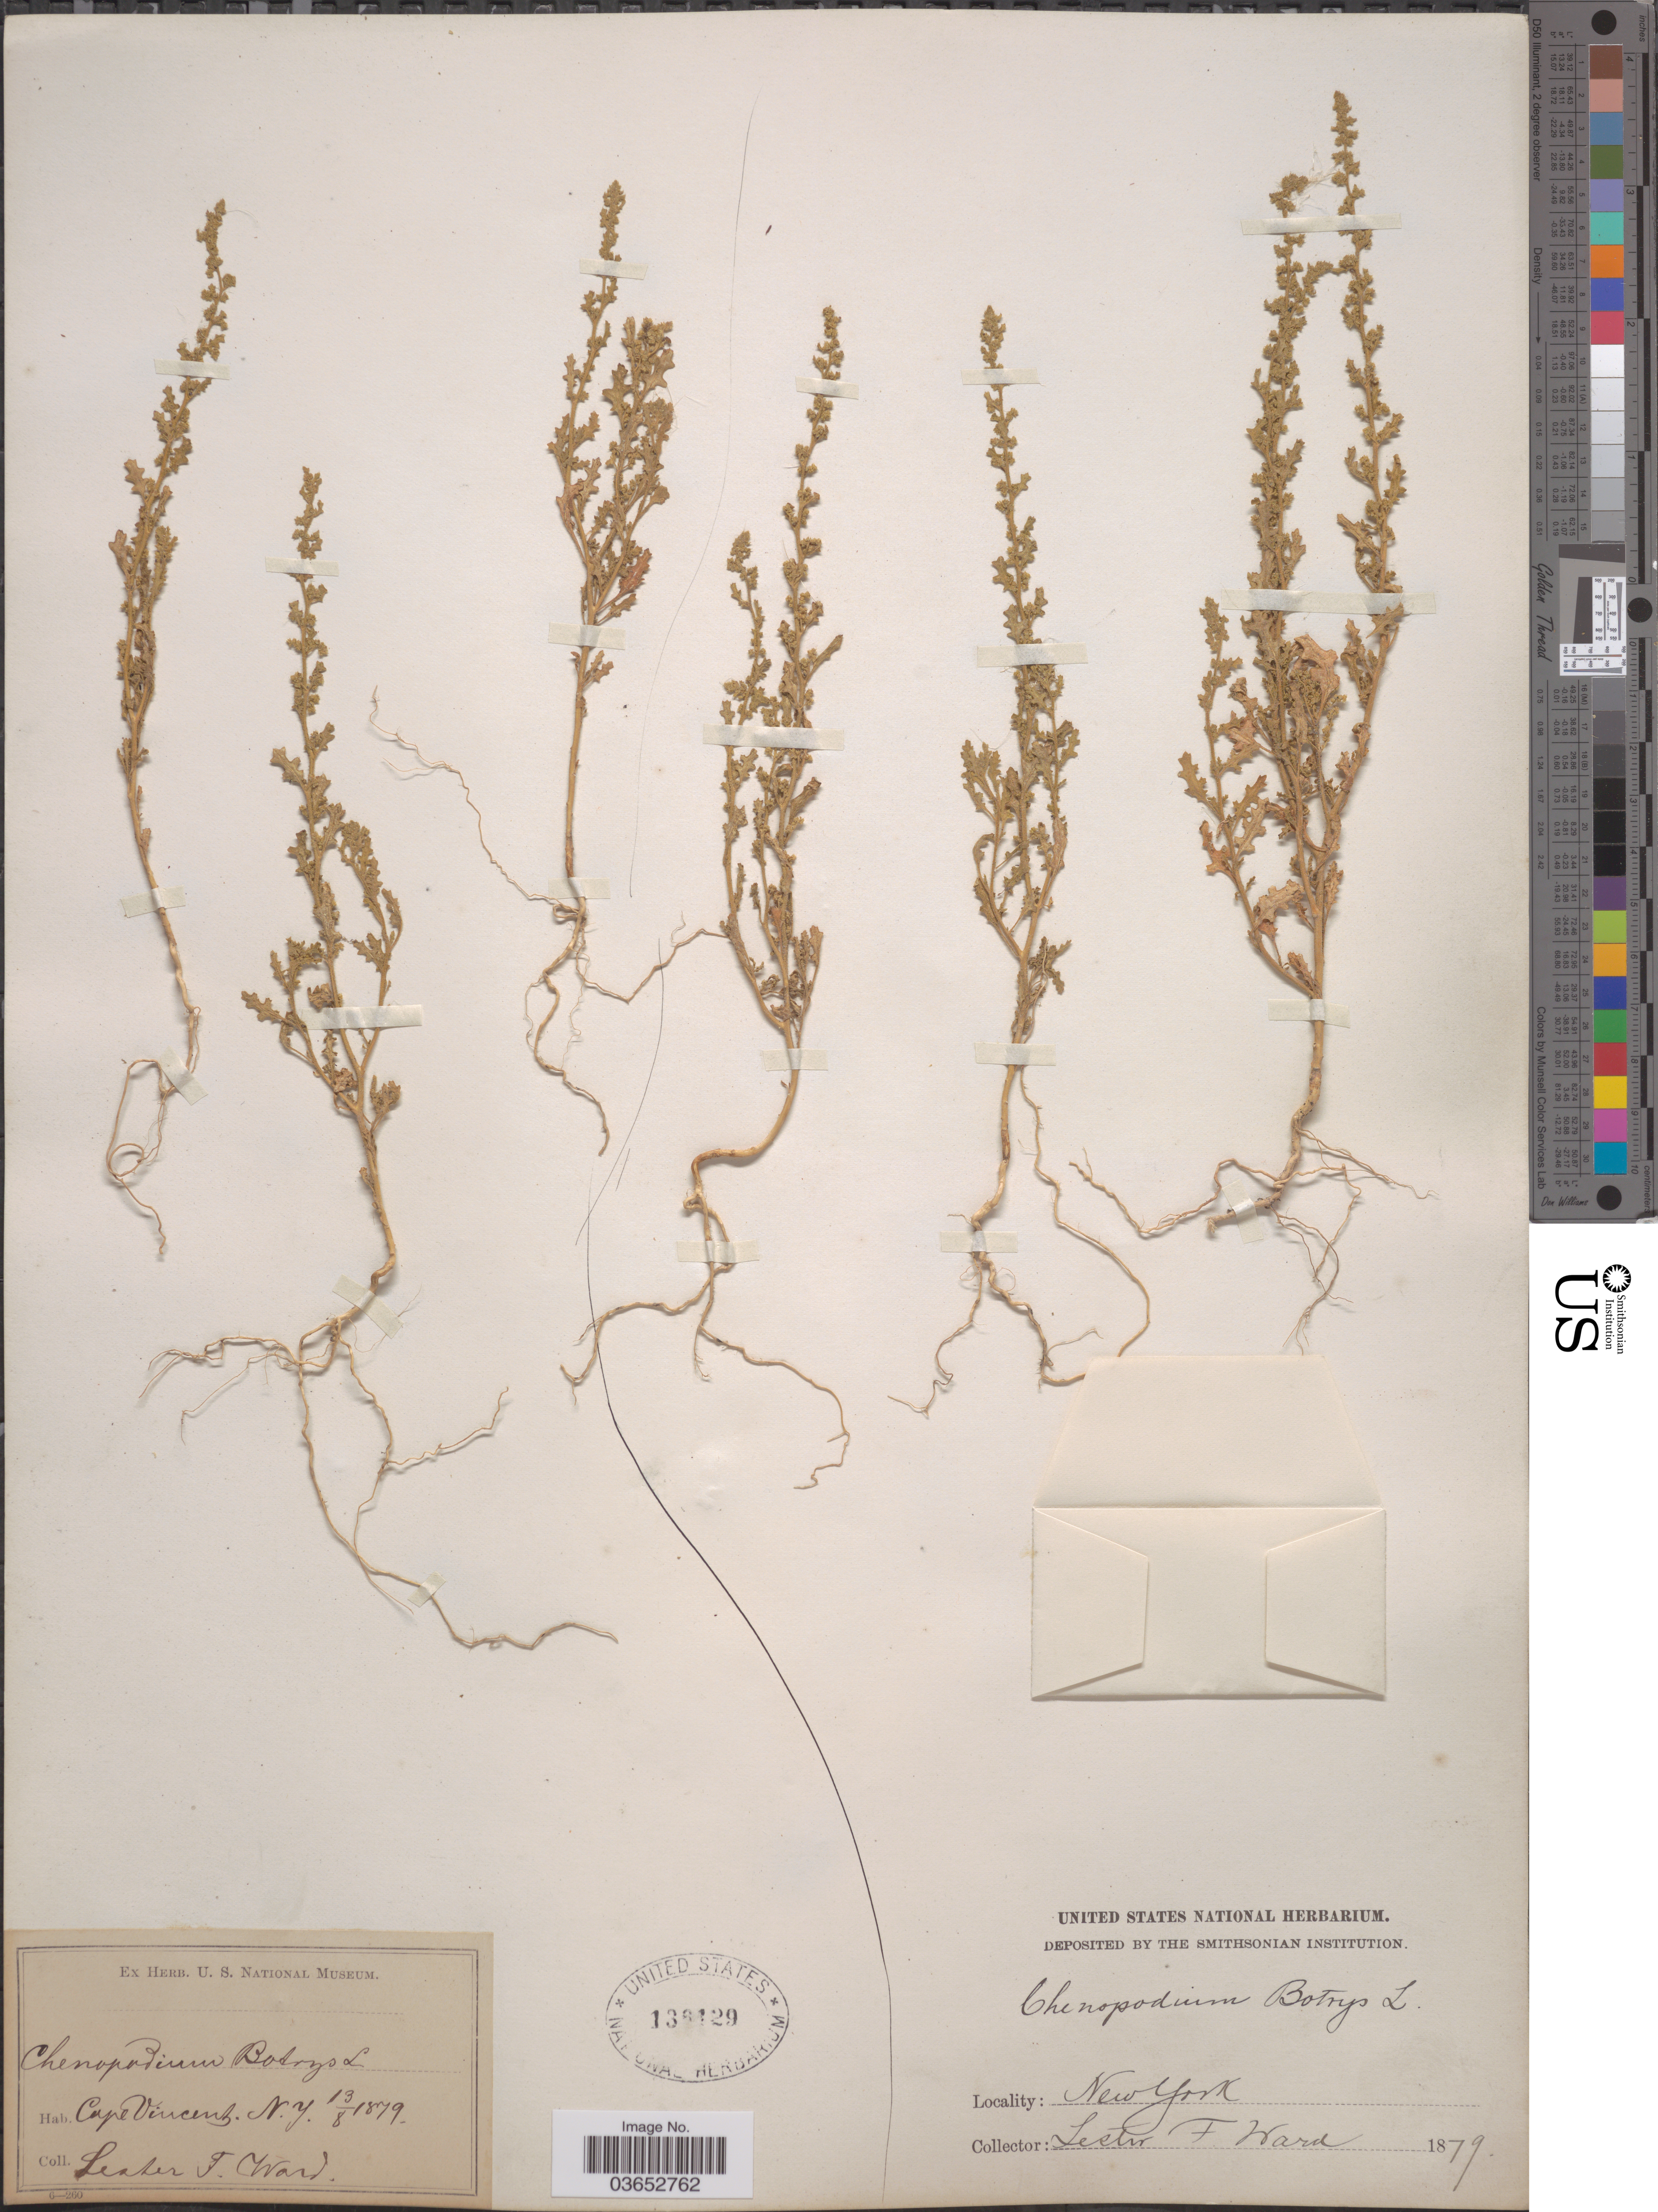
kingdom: Plantae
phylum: Tracheophyta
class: Magnoliopsida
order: Caryophyllales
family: Amaranthaceae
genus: Chenopodium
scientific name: Chenopodium botrys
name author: L.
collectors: L. F. Ward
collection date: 1879-08-13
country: United States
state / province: New York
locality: Cape Vincent.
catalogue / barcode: US 136129